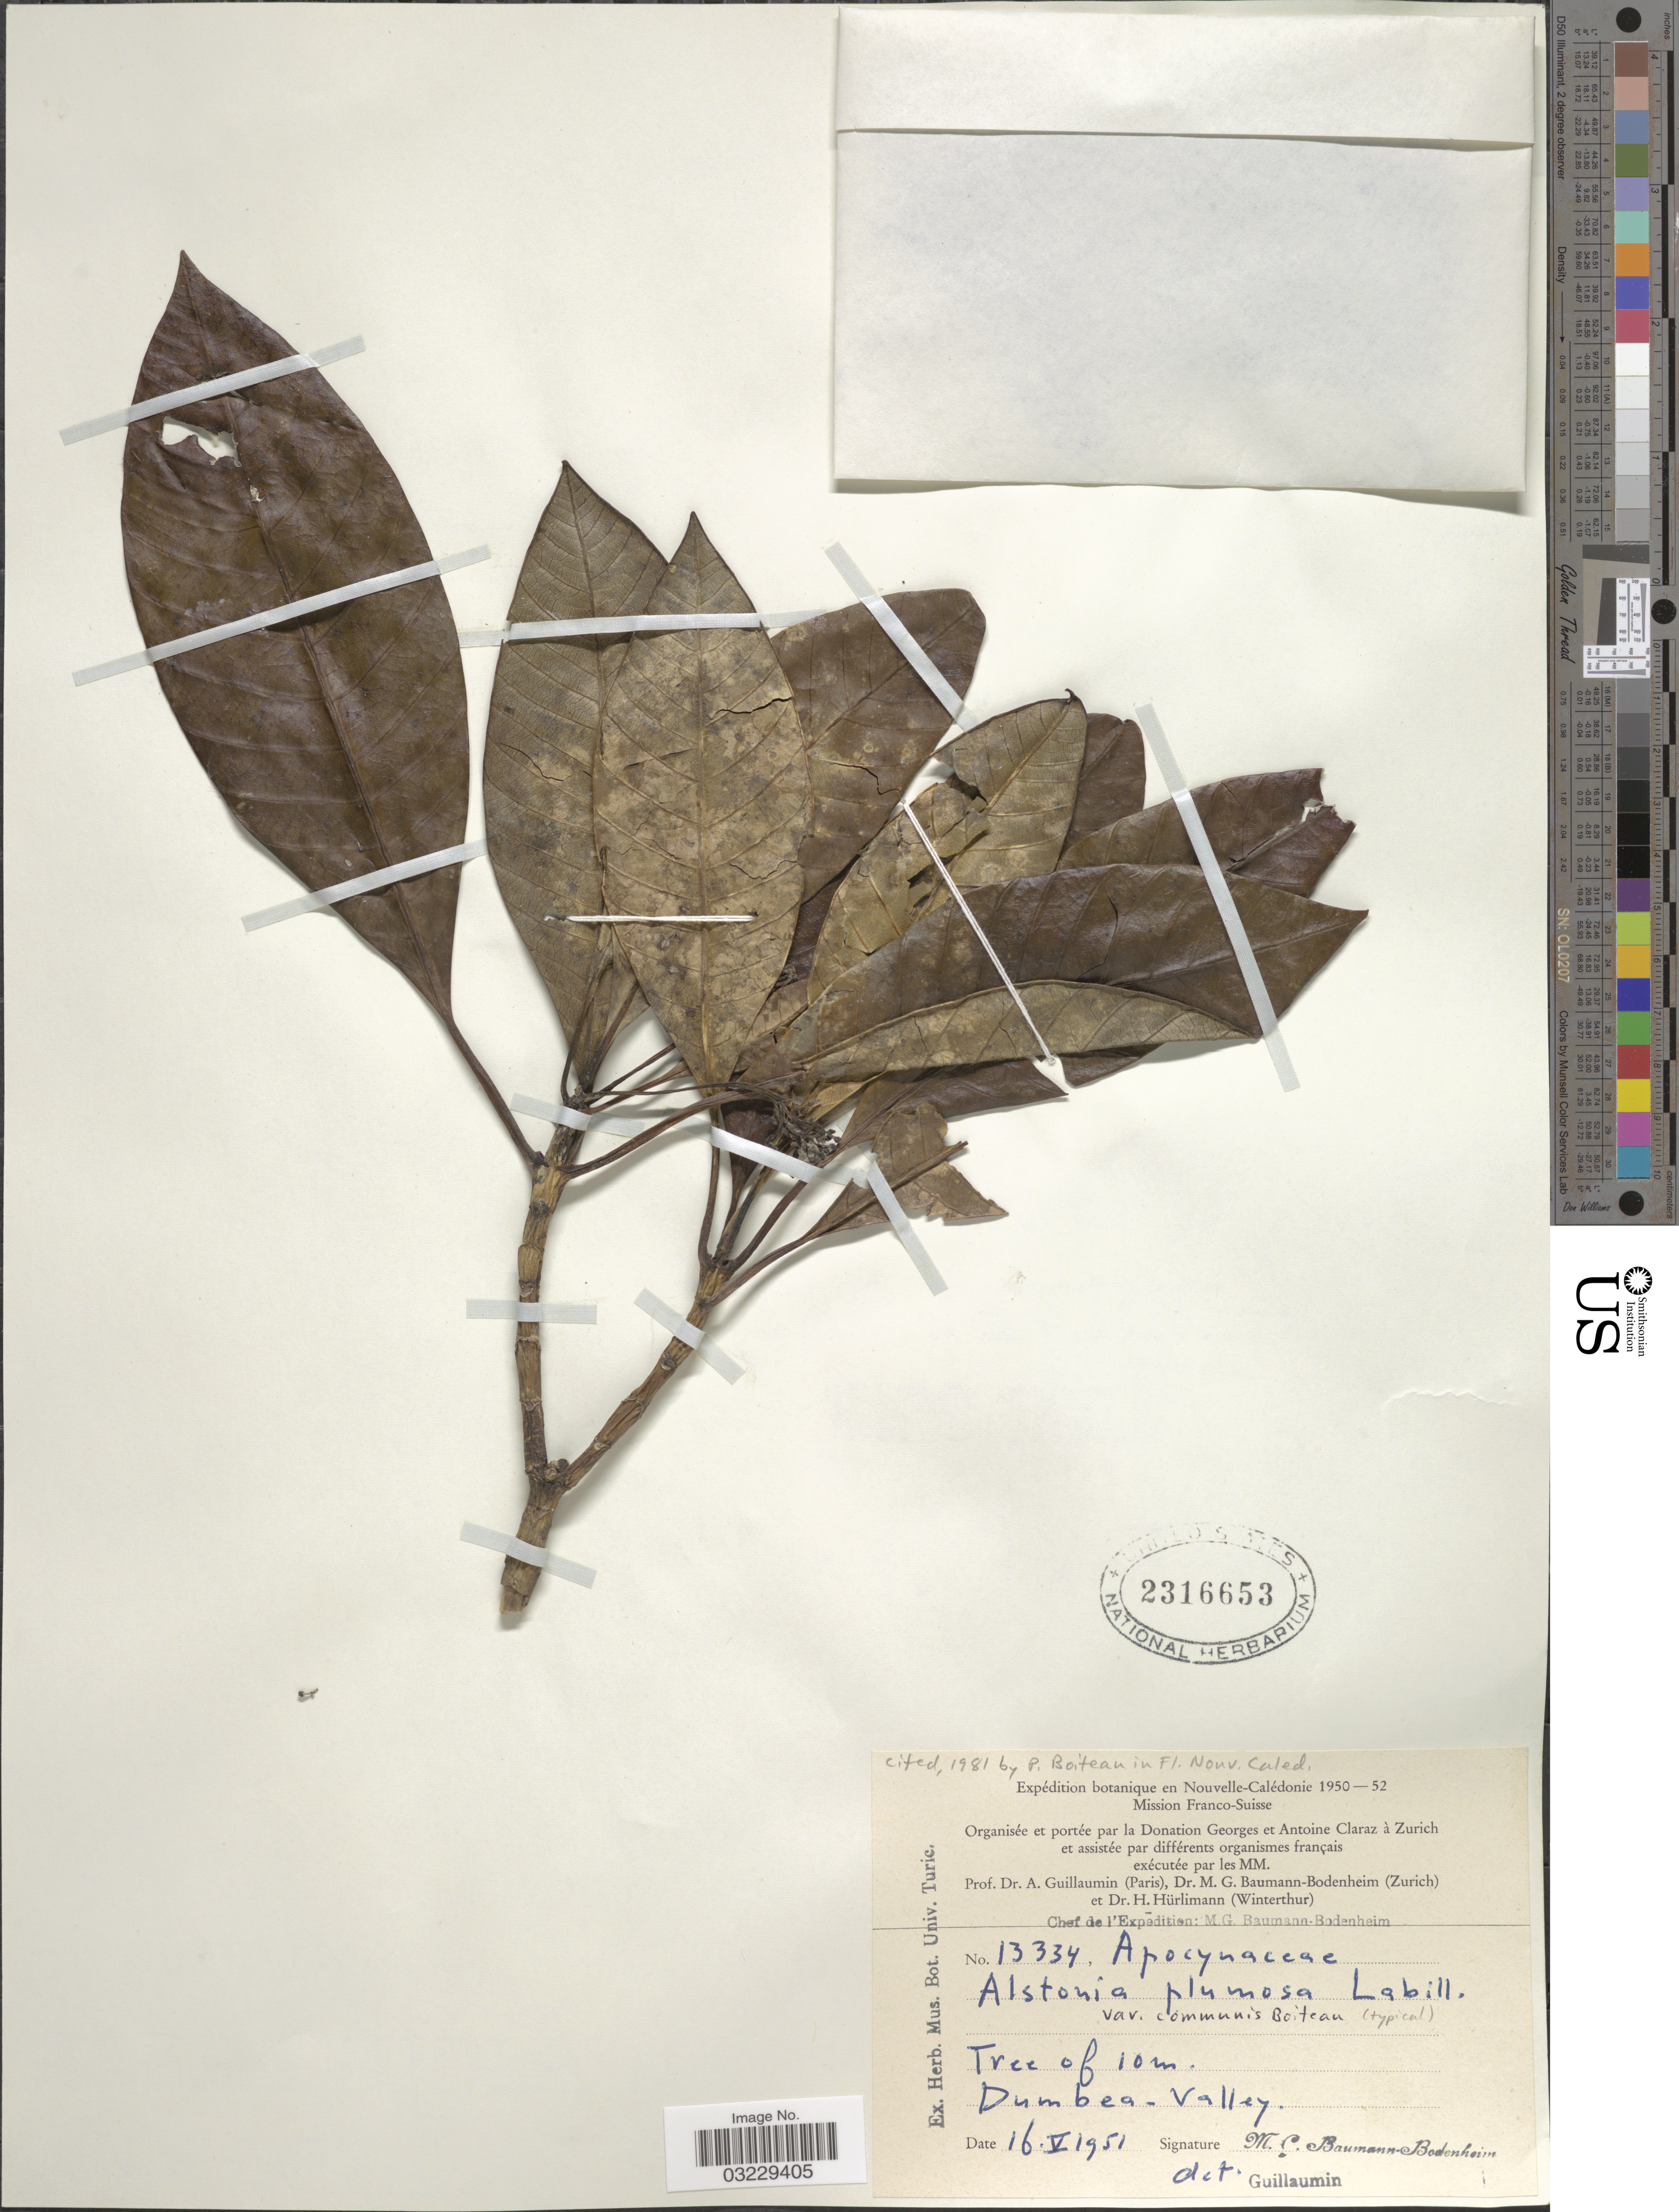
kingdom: Plantae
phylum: Tracheophyta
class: Magnoliopsida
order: Gentianales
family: Apocynaceae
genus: Alstonia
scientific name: Alstonia plumosa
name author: Labill.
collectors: M. G. Baumann-Bodenheim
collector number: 13334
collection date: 1951-05-16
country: New Caledonia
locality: Dumbea-Valley.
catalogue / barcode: US 2316653